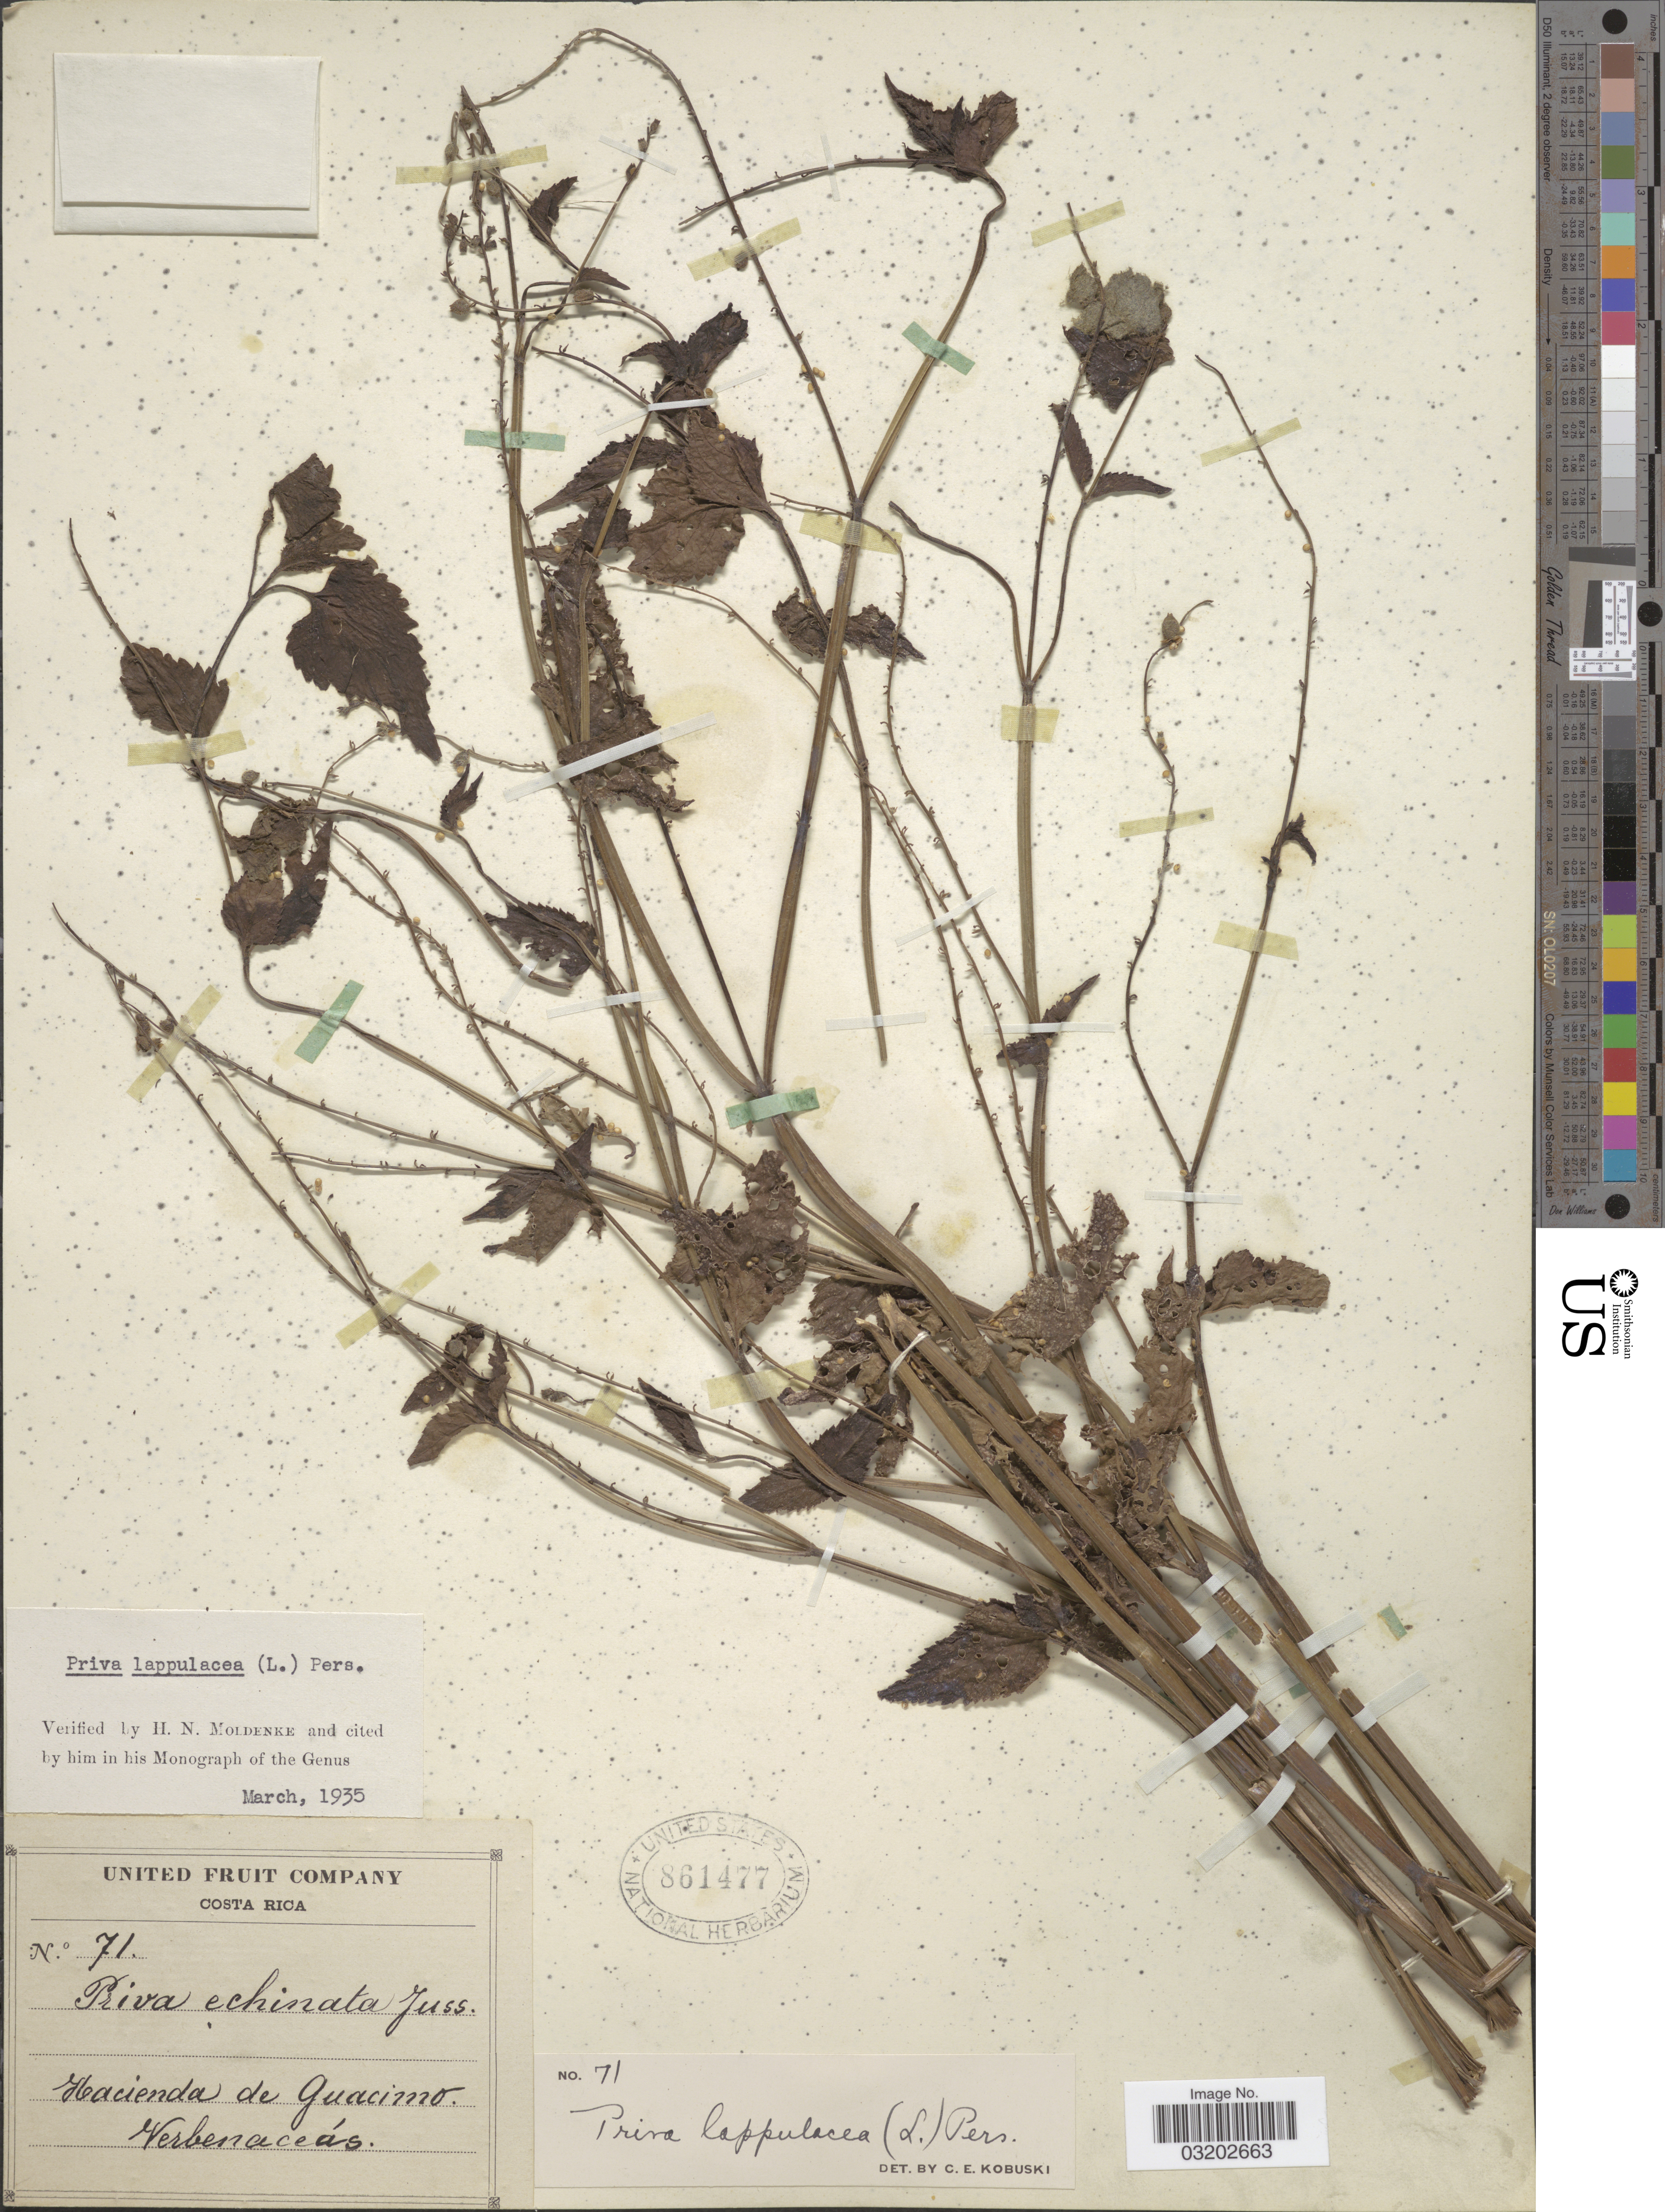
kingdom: Plantae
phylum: Tracheophyta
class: Magnoliopsida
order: Lamiales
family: Verbenaceae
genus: Priva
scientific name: Priva lappulacea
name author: (L.) Pers.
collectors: United Fruit Company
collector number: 71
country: Costa Rica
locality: Hacienda de Guacimo.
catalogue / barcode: US 861477